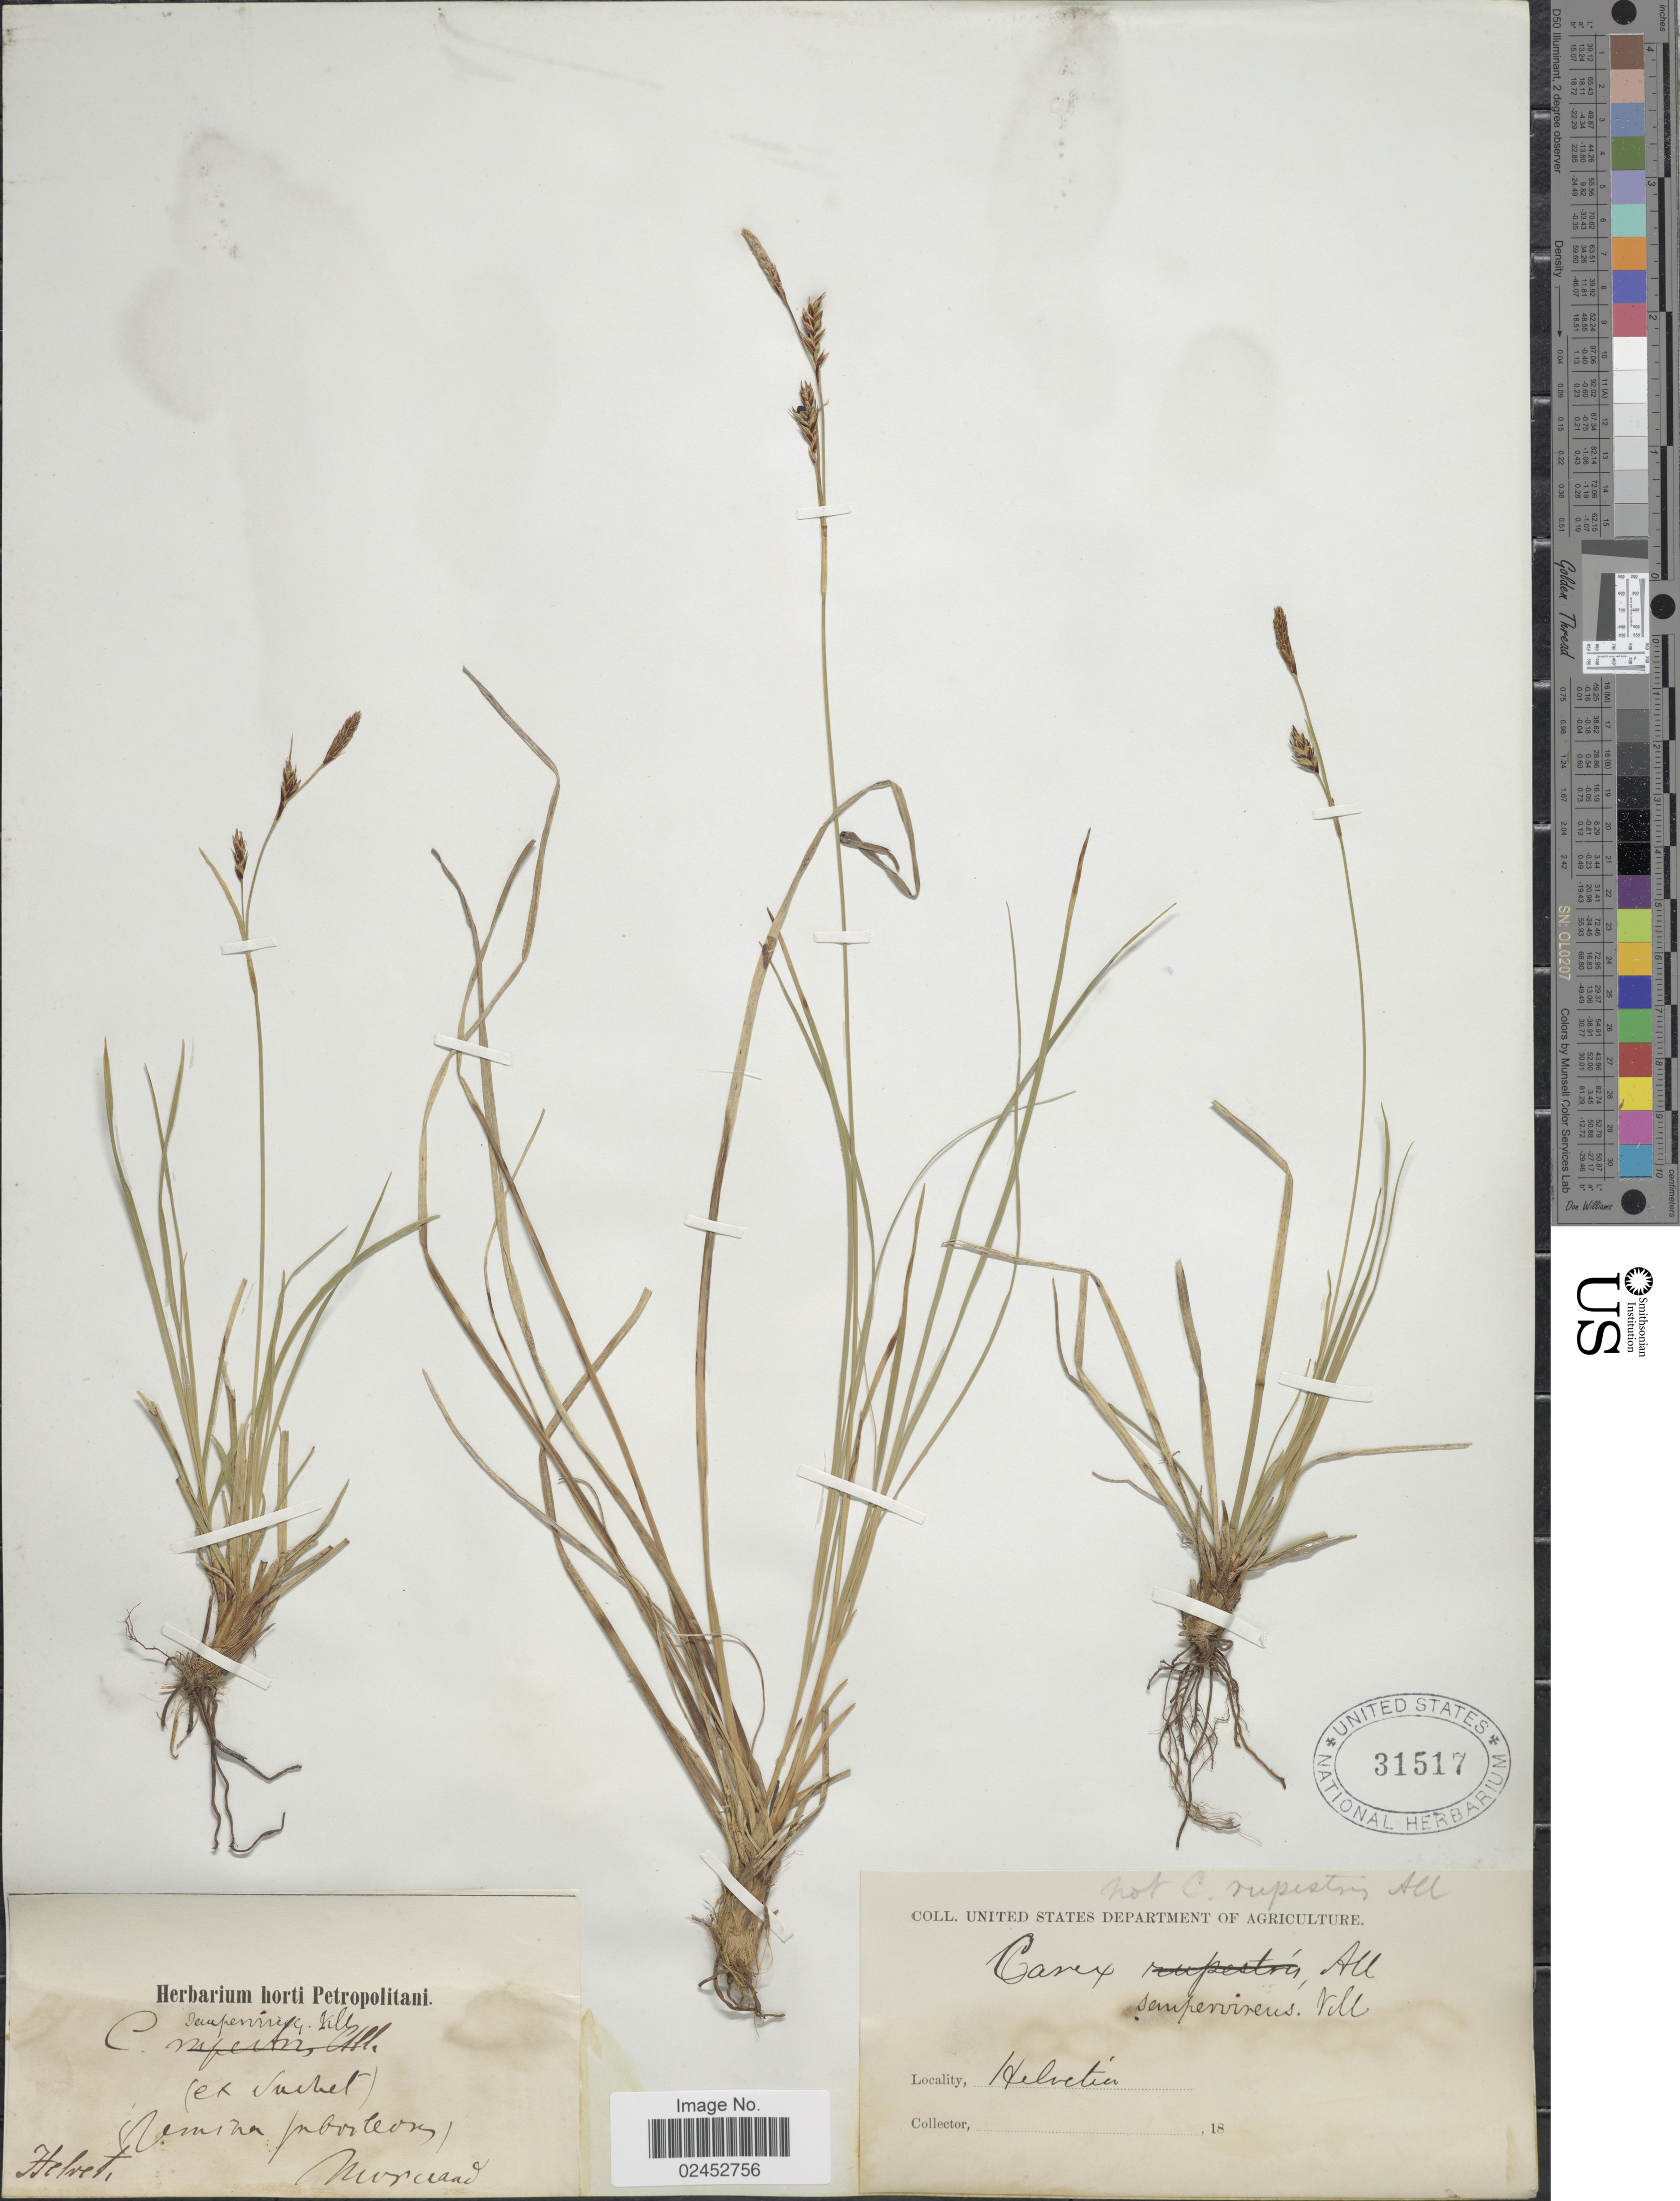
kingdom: Plantae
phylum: Tracheophyta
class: Liliopsida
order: Poales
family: Cyperaceae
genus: Carex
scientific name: Carex sempervirens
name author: Vill.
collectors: Moricand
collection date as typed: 18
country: Switzerland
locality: Helvetia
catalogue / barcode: US 31517